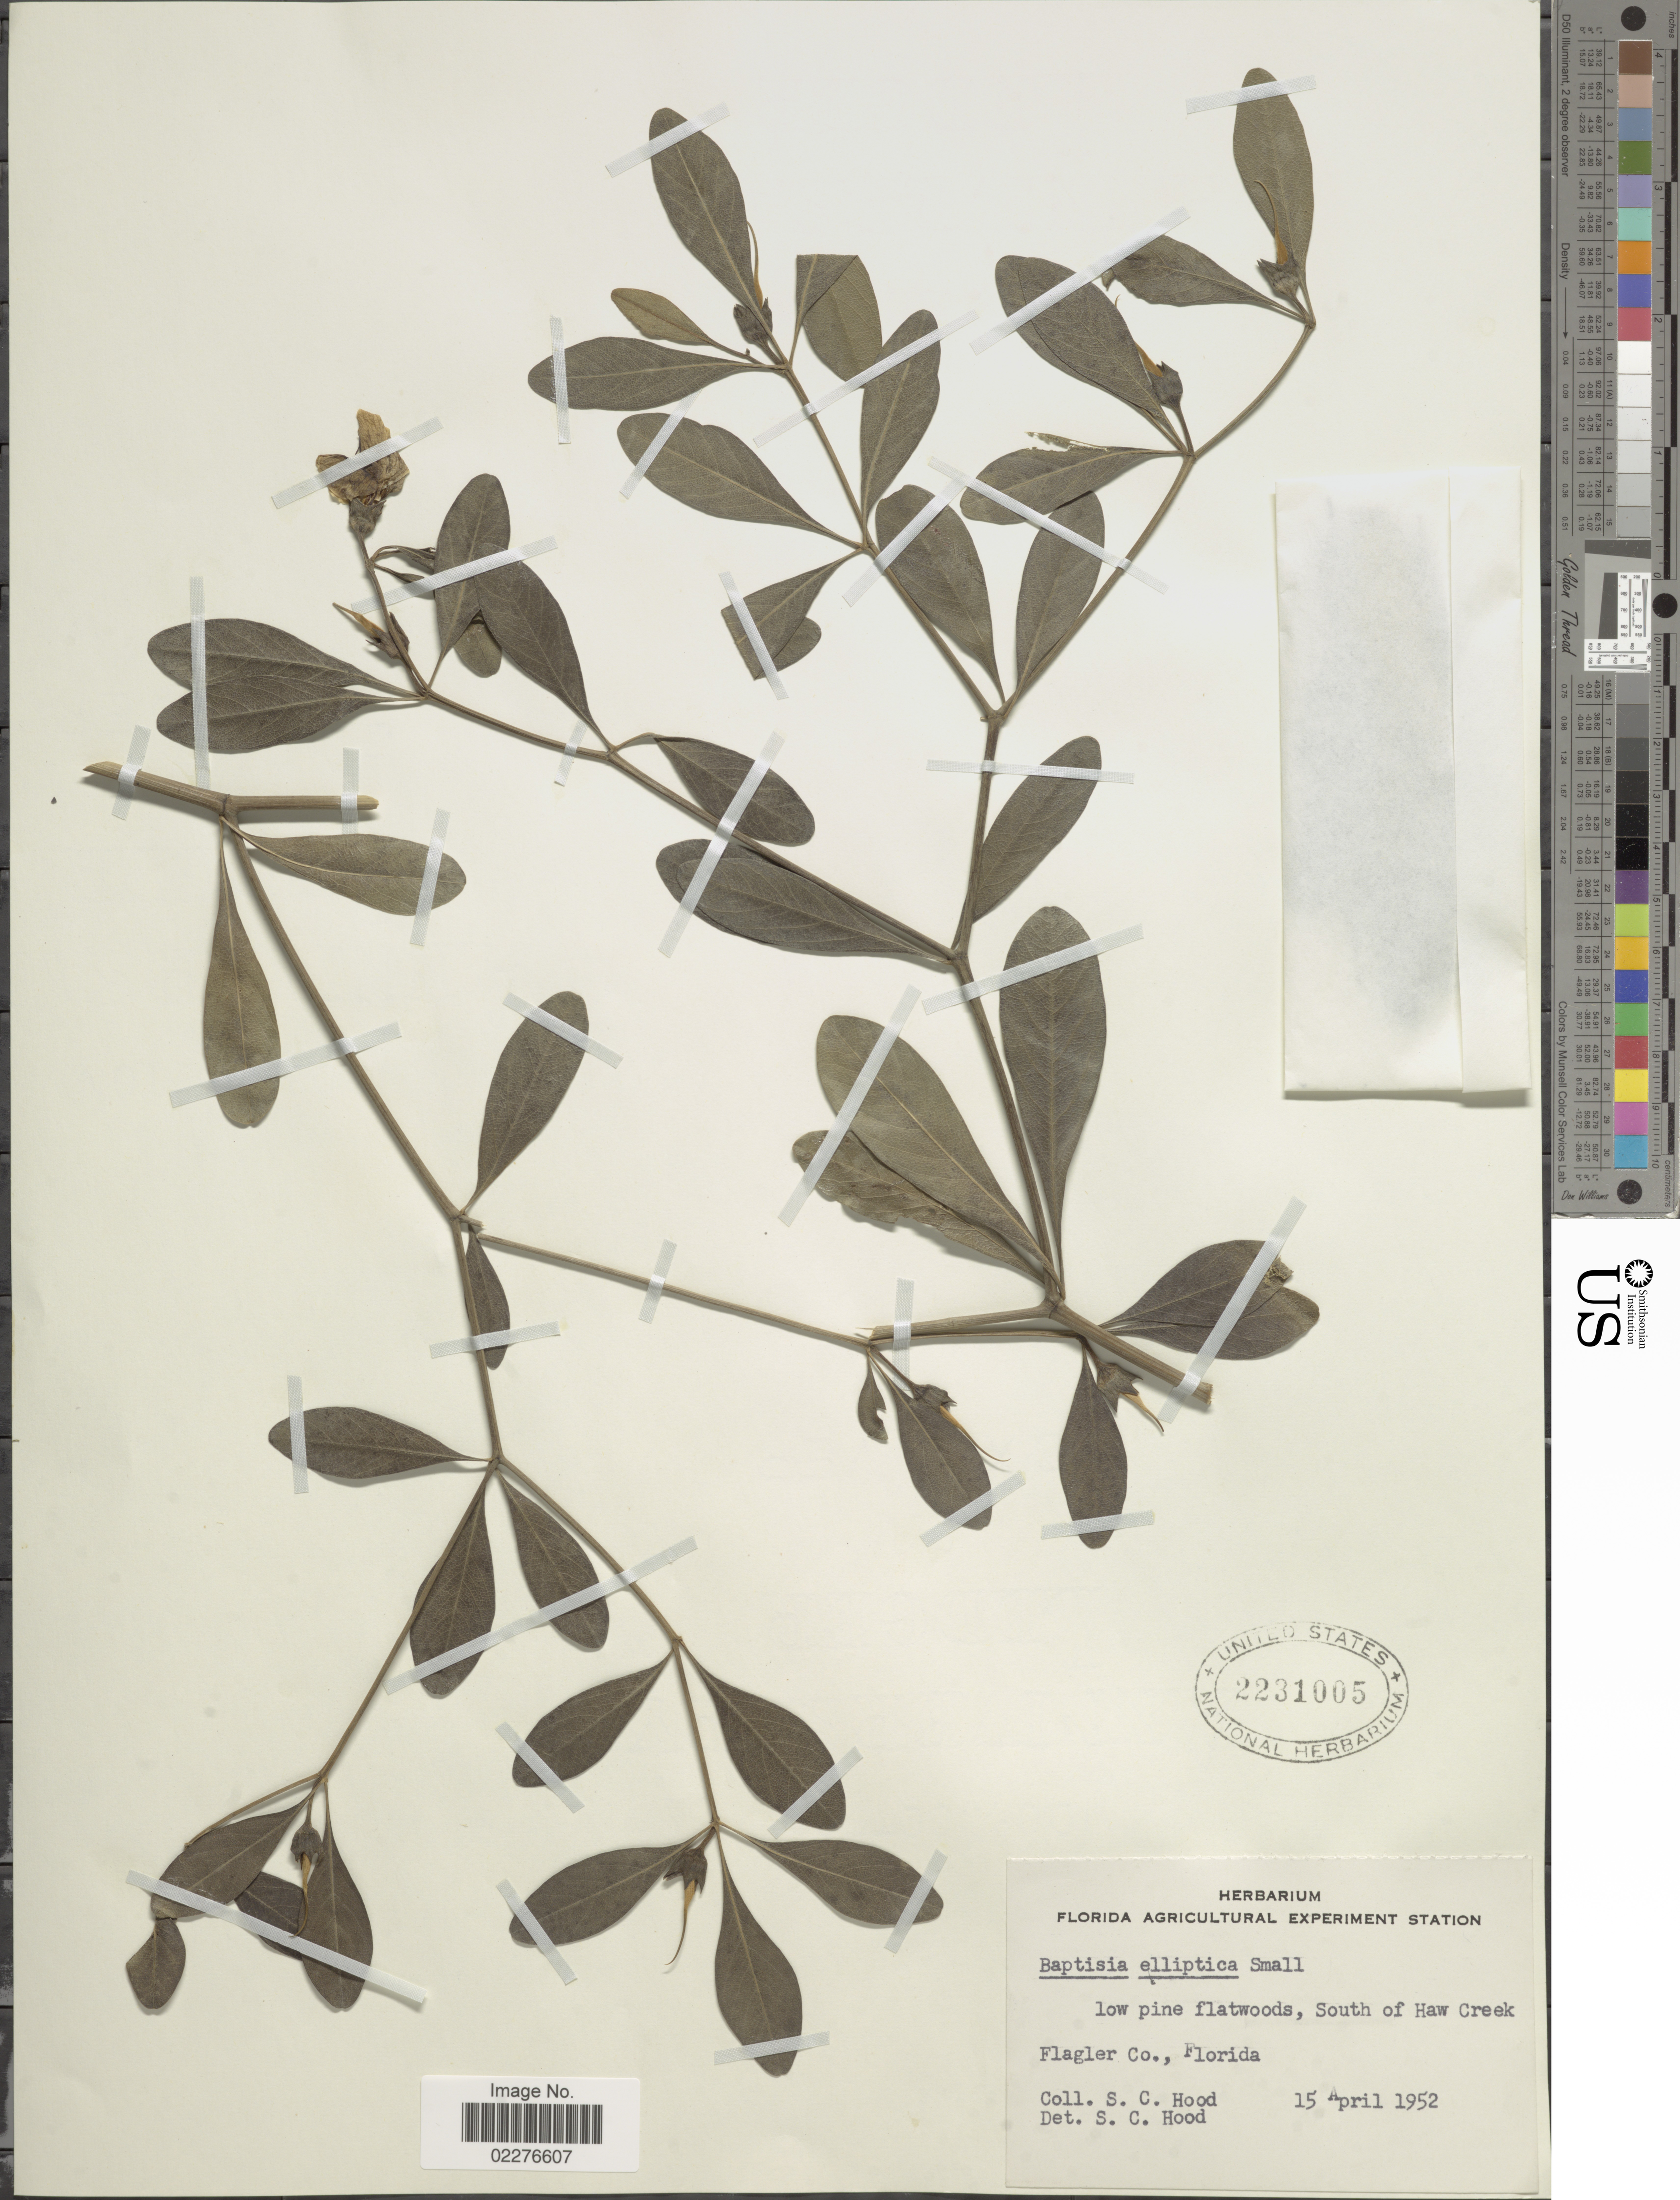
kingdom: Plantae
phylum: Tracheophyta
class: Magnoliopsida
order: Fabales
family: Fabaceae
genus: Baptisia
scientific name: Baptisia fragilis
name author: Larisey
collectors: S. Hood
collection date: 1952-04-15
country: United States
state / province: Florida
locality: Low pine flatwoods, South of Haw Creek Flagler Co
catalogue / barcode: US 2231005